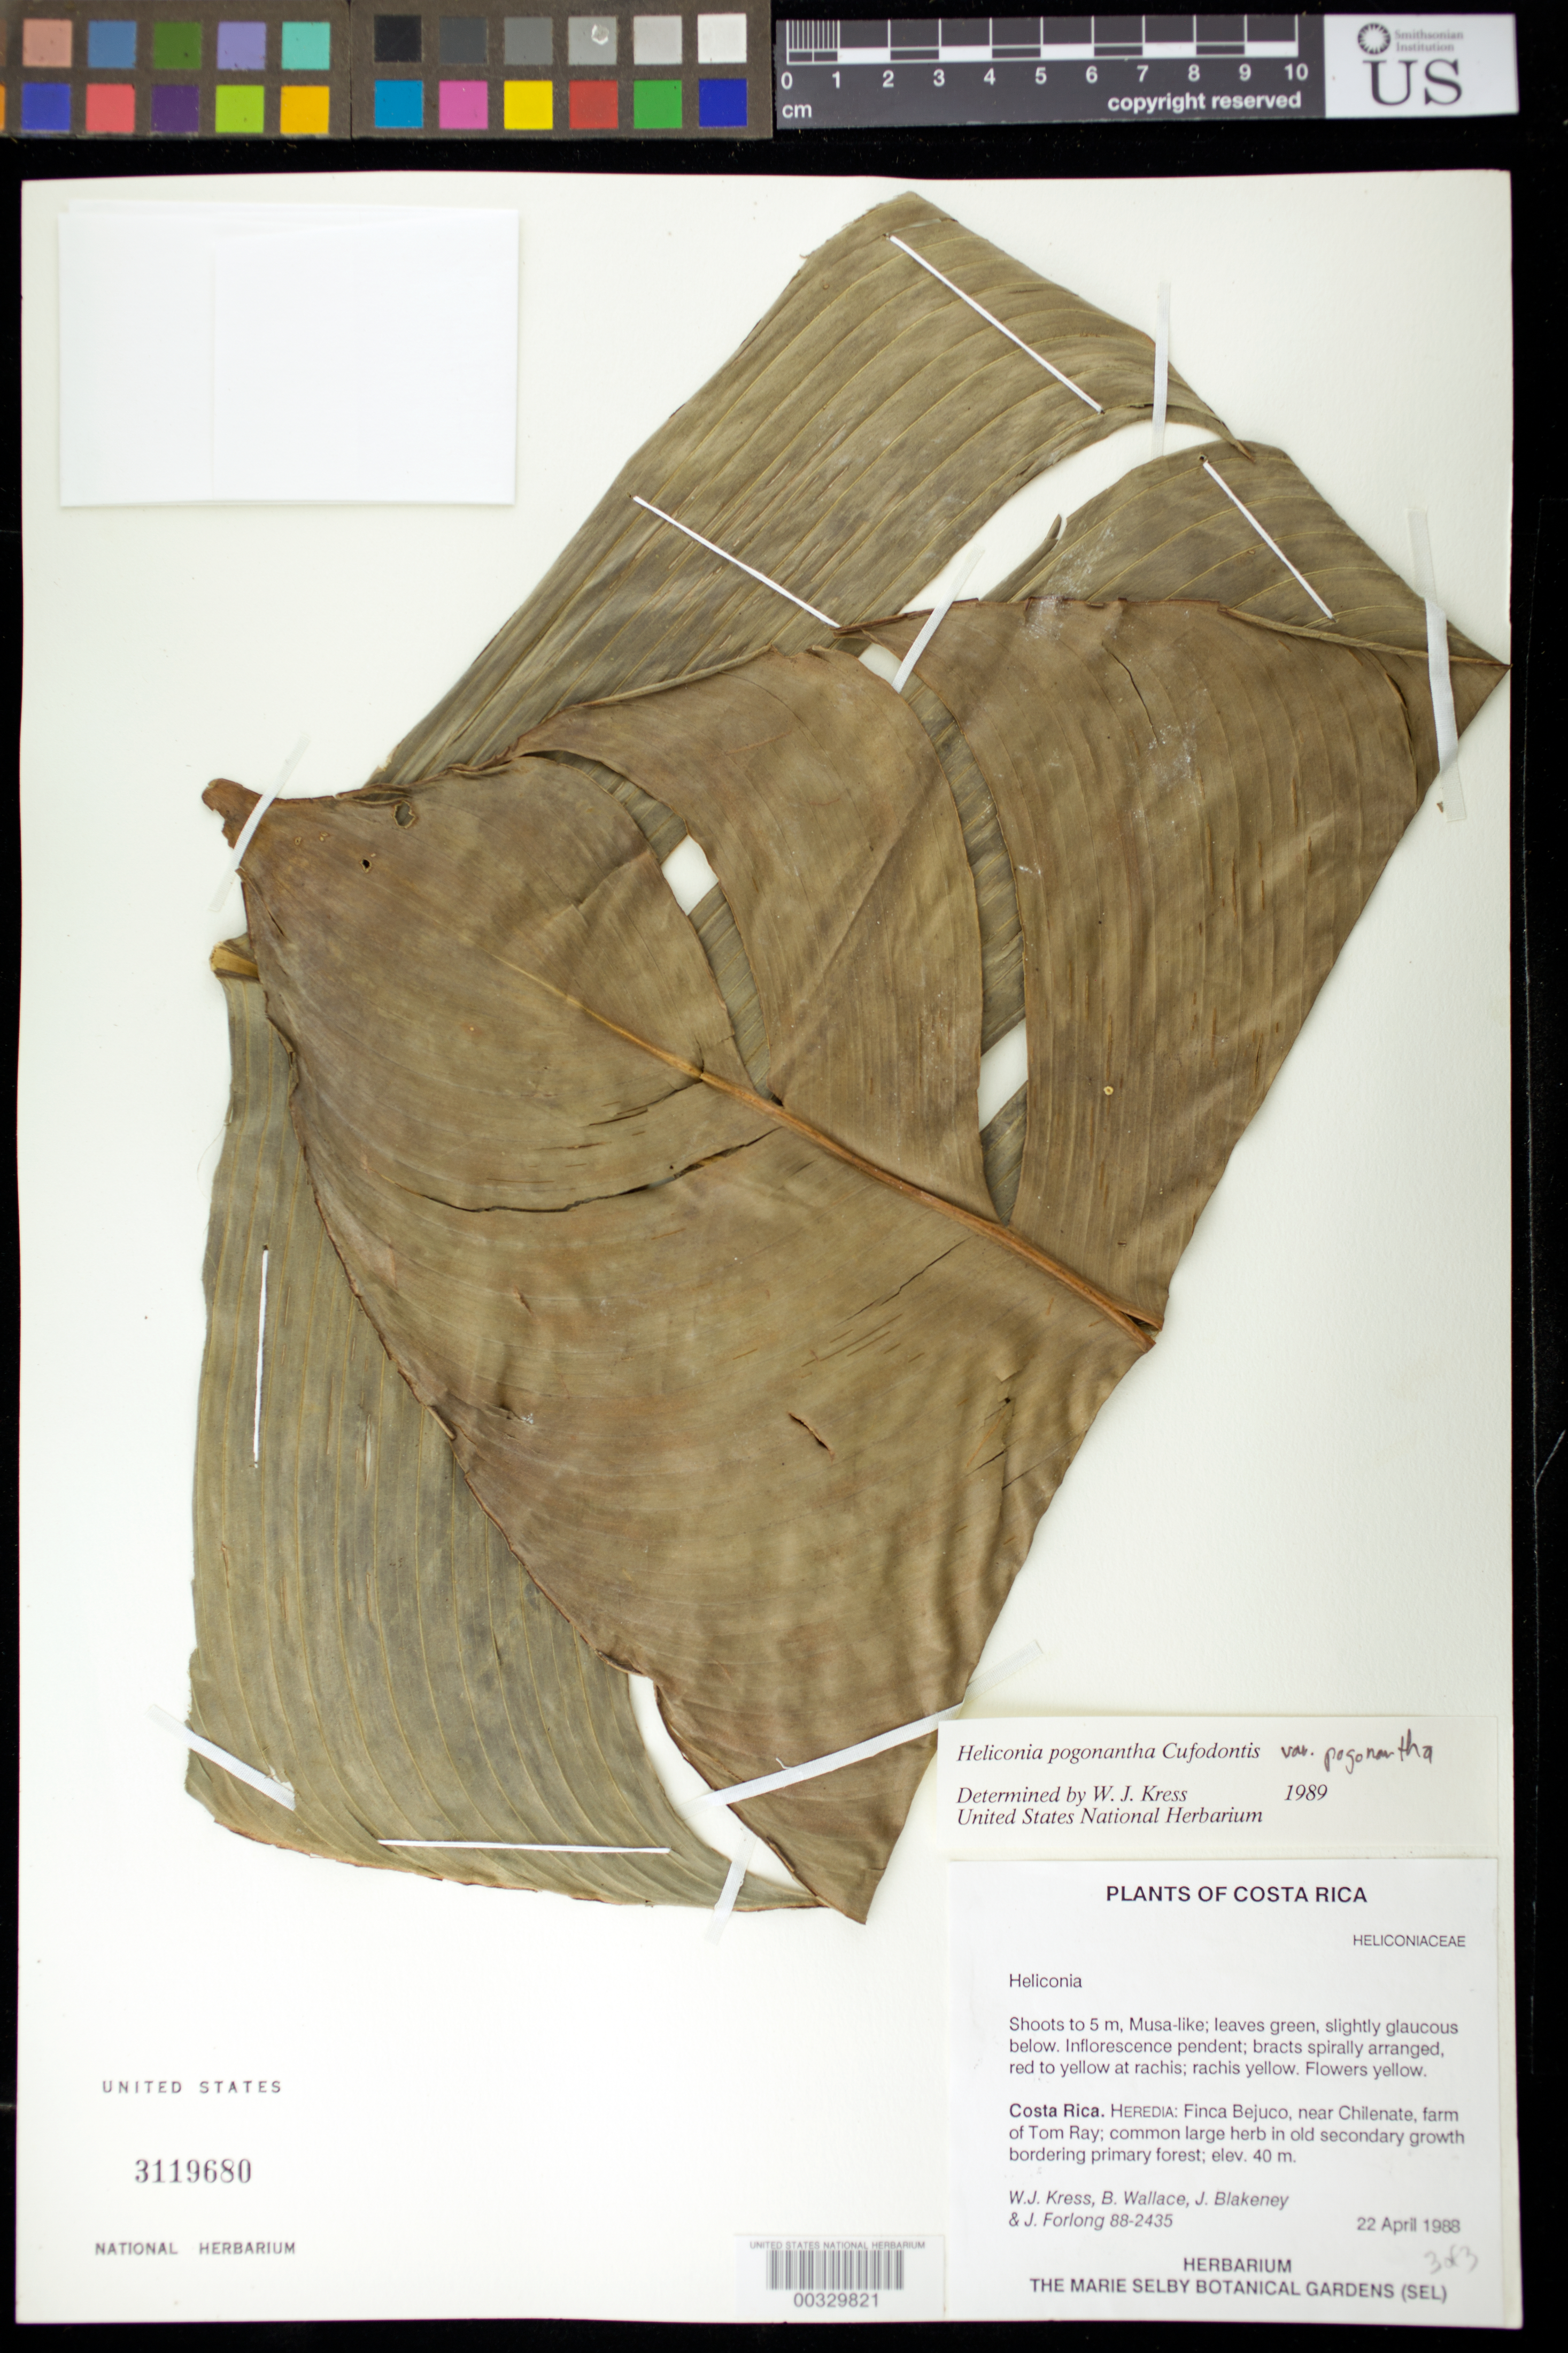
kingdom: Plantae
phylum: Tracheophyta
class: Liliopsida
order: Zingiberales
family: Heliconiaceae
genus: Heliconia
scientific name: Heliconia pogonantha var. pogonantha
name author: Cufod.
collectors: W. J. Kress, B. Wallace, J. Blakeney & J. Forlong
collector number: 88-2435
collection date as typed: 22 Apr 1988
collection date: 1988-04-22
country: Costa Rica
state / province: Heredia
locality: Finca bejuco, near chilenate, farm of tom ray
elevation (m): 40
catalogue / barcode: US 3119680